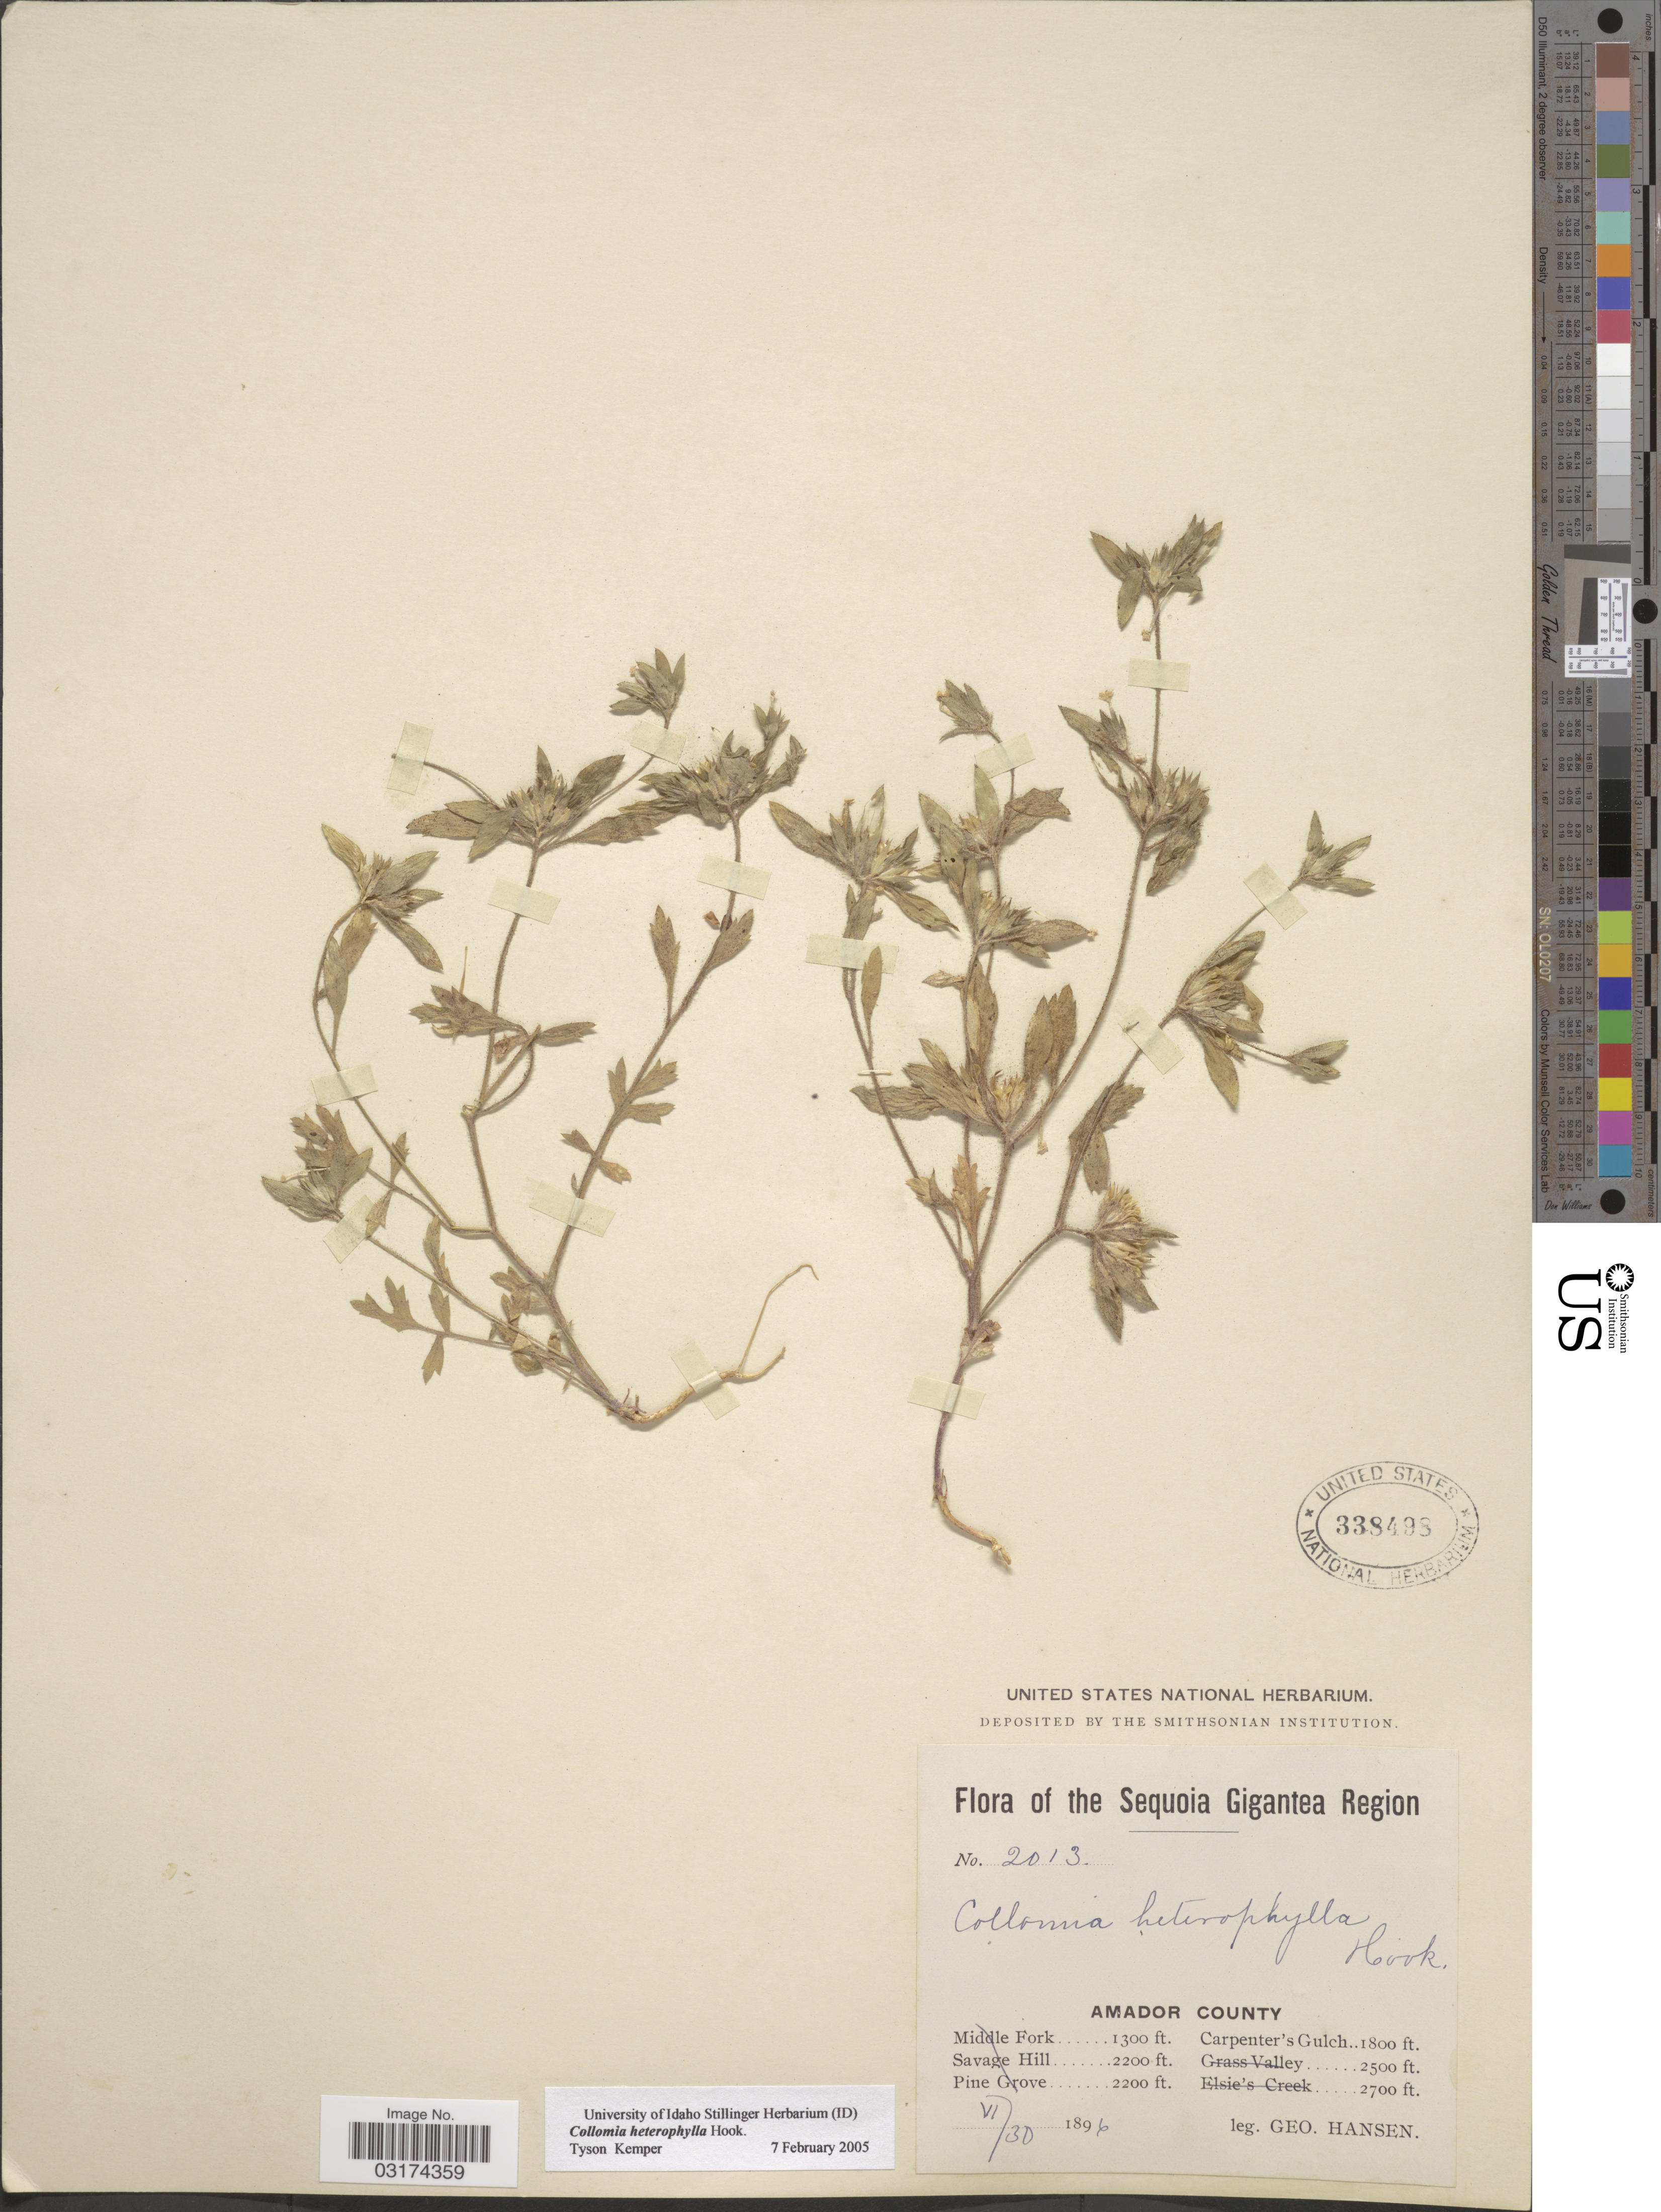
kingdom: Plantae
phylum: Tracheophyta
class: Magnoliopsida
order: Ericales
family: Polemoniaceae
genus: Collomia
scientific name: Collomia heterophylla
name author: Hook.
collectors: G. Hansen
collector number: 2013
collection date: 1896-06-30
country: United States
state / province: California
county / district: Amador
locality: The Sequoia Gigantea Region. Amador County. Carpenter's Gulch.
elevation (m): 549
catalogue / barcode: US 338498